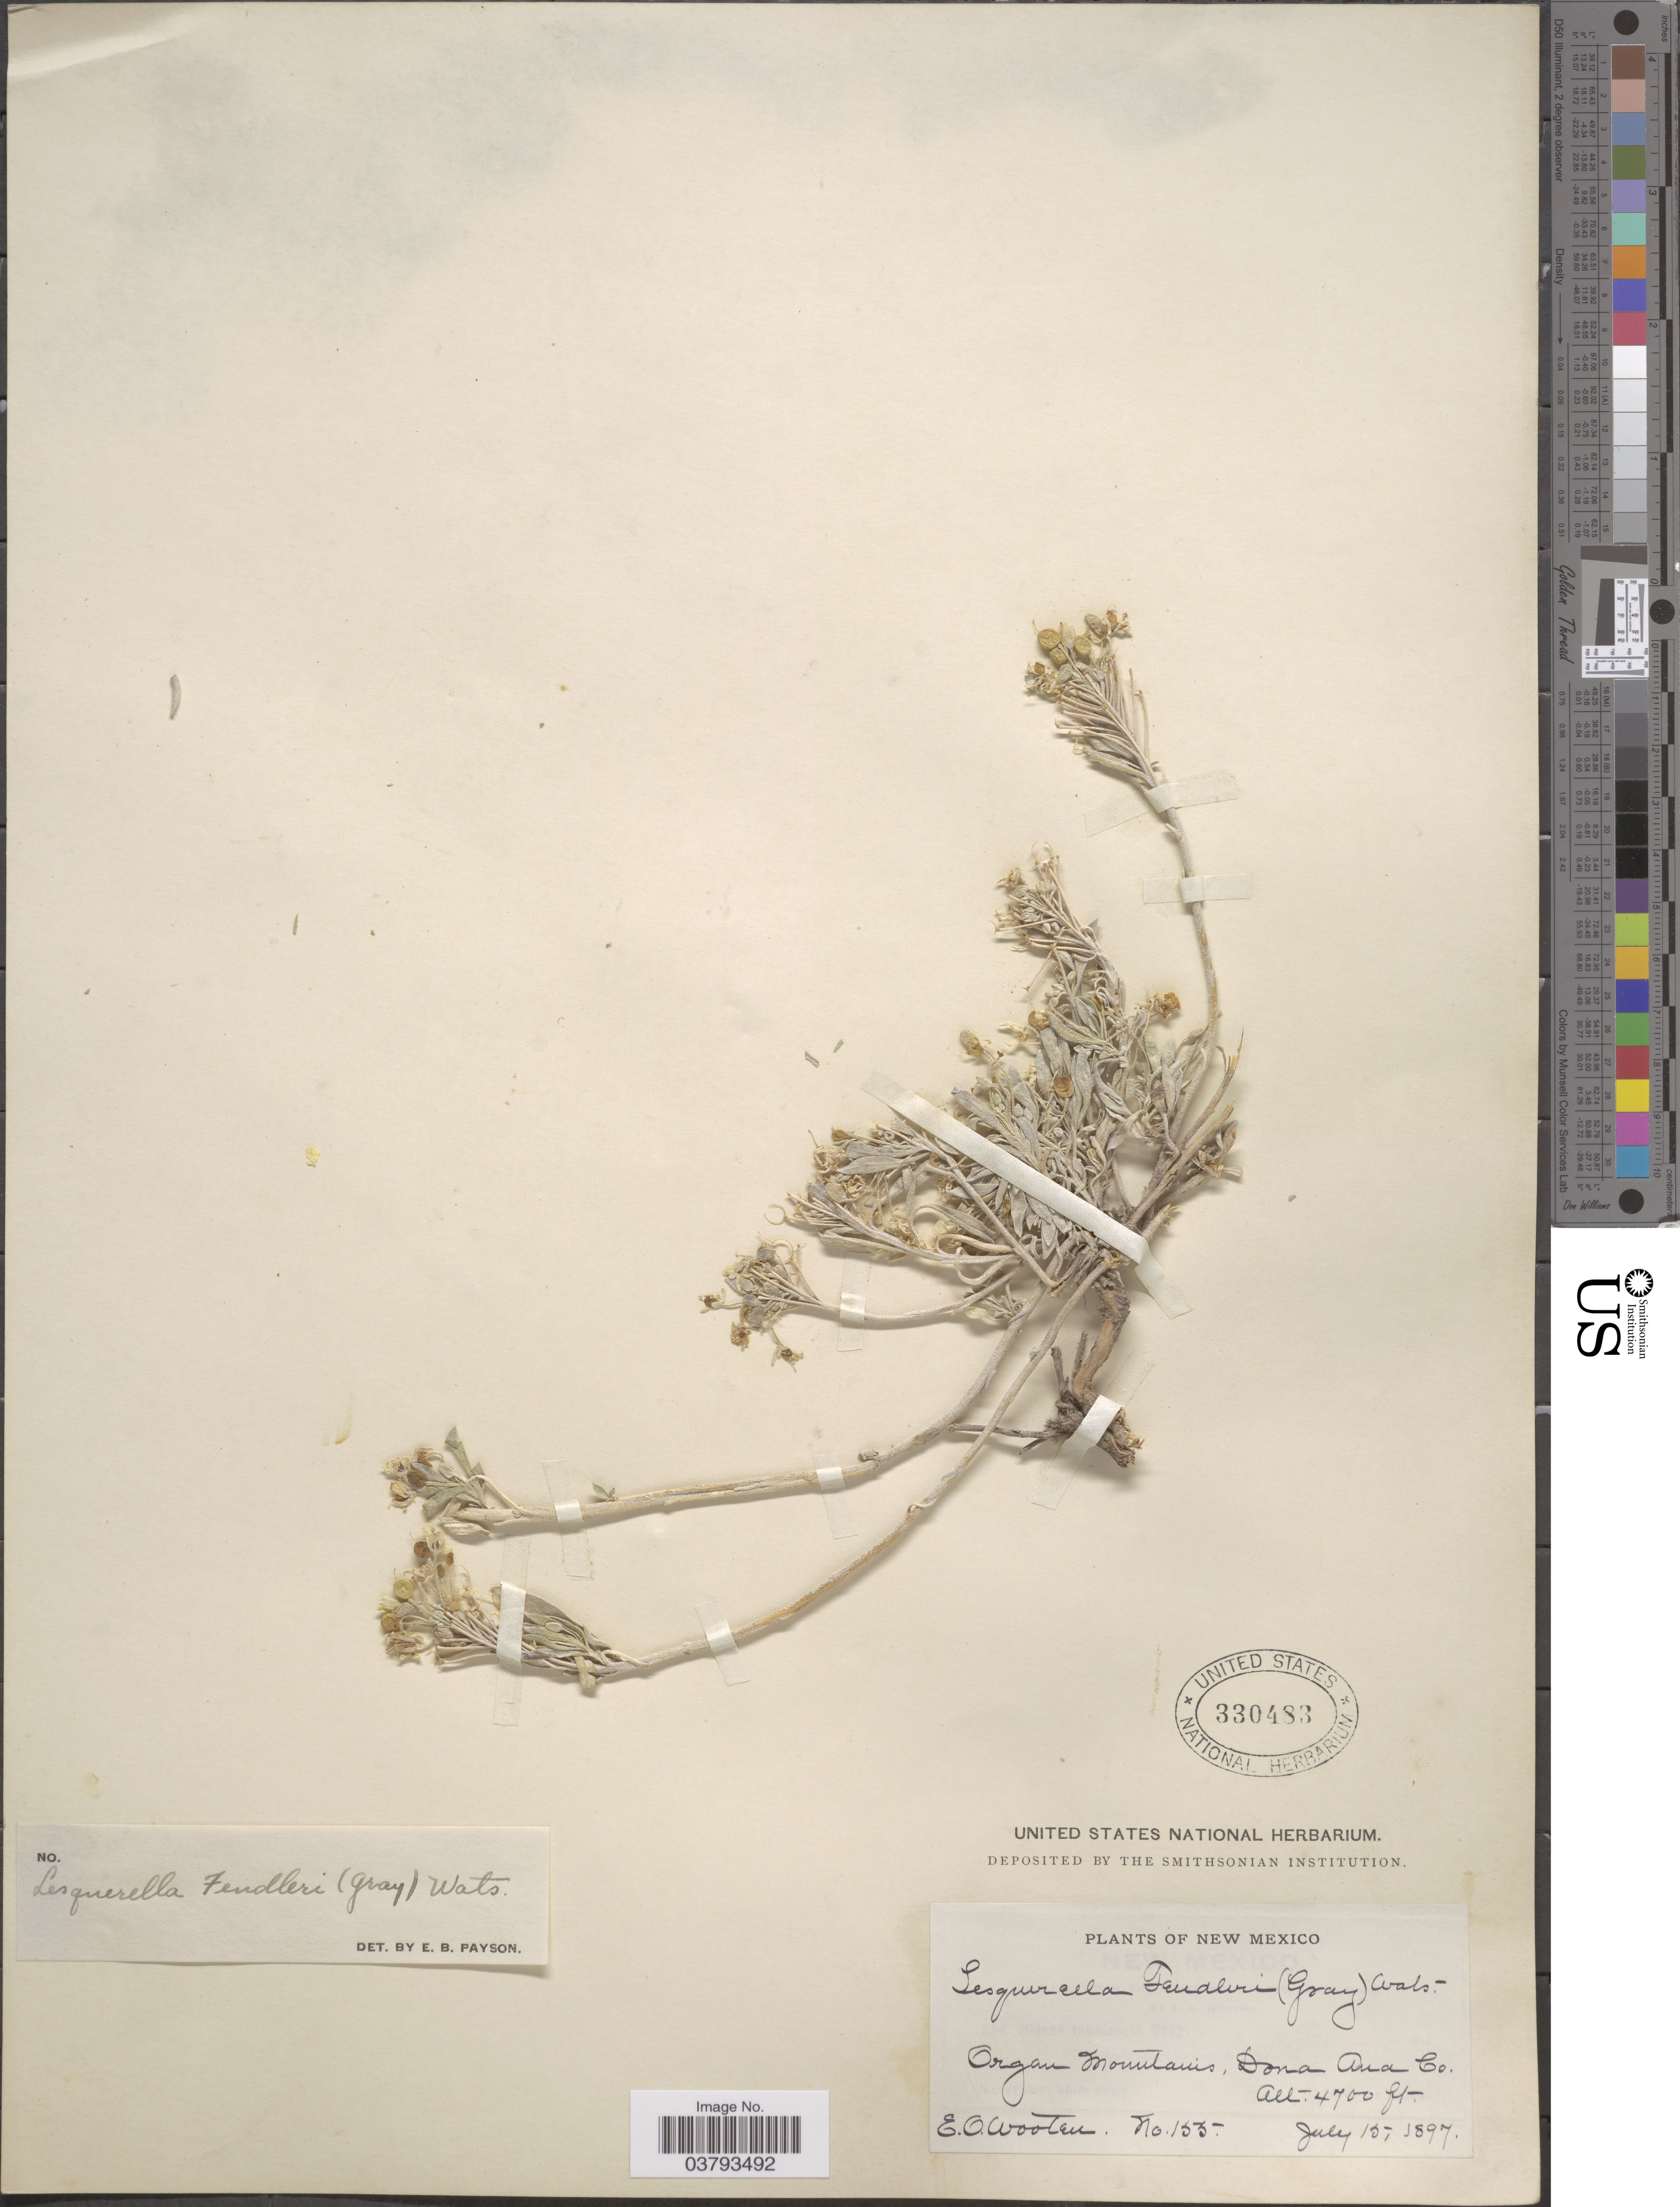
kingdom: Plantae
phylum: Tracheophyta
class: Magnoliopsida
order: Brassicales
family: Brassicaceae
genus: Lesquerella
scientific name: Lesquerella fendleri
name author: (A. Gray) S. Watson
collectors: E. O. Wooton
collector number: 155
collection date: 1897-07-15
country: United States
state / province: New Mexico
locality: Organ Mountains, Dona Ana Co.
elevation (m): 1433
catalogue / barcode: US 330483